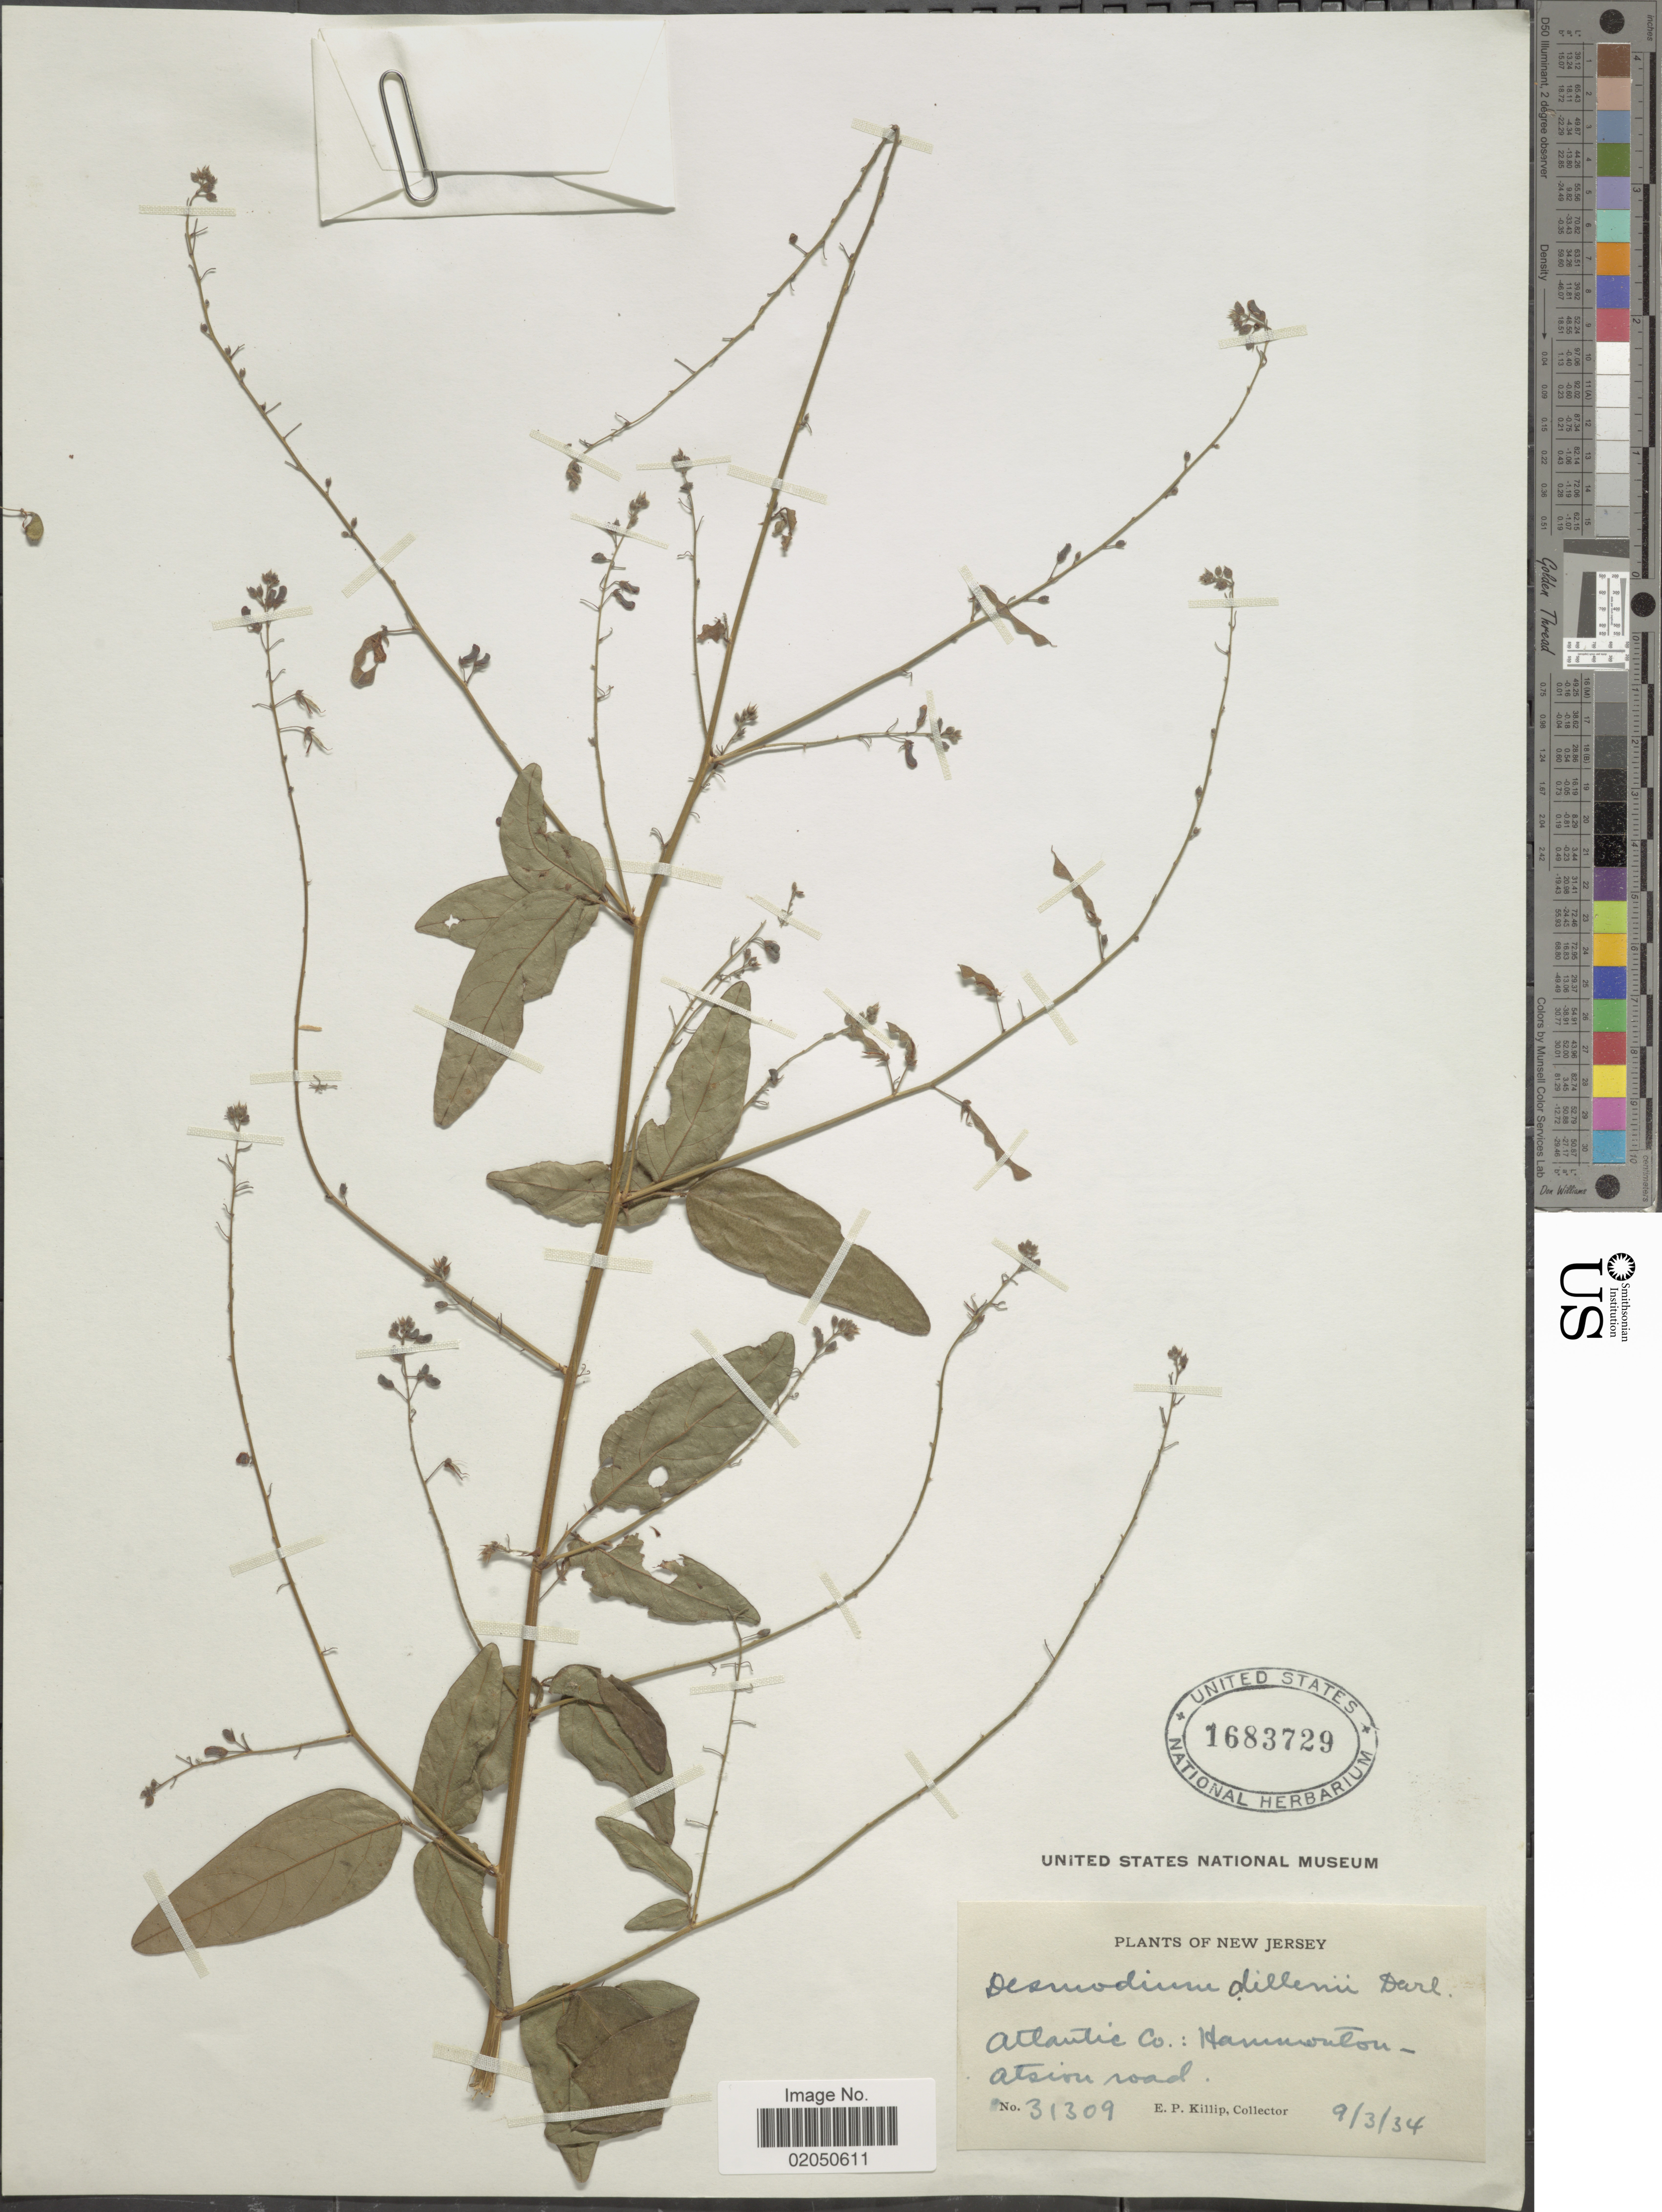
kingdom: Plantae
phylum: Tracheophyta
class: Magnoliopsida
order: Fabales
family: Fabaceae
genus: Desmodium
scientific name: Desmodium glabellum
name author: (Michx.) DC.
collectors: E. P. Killip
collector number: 31309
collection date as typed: Transcribed d/m/y: 3/9/34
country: United States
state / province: New Jersey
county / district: Atlantic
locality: Hammonton Atsion road.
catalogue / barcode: US 1683729